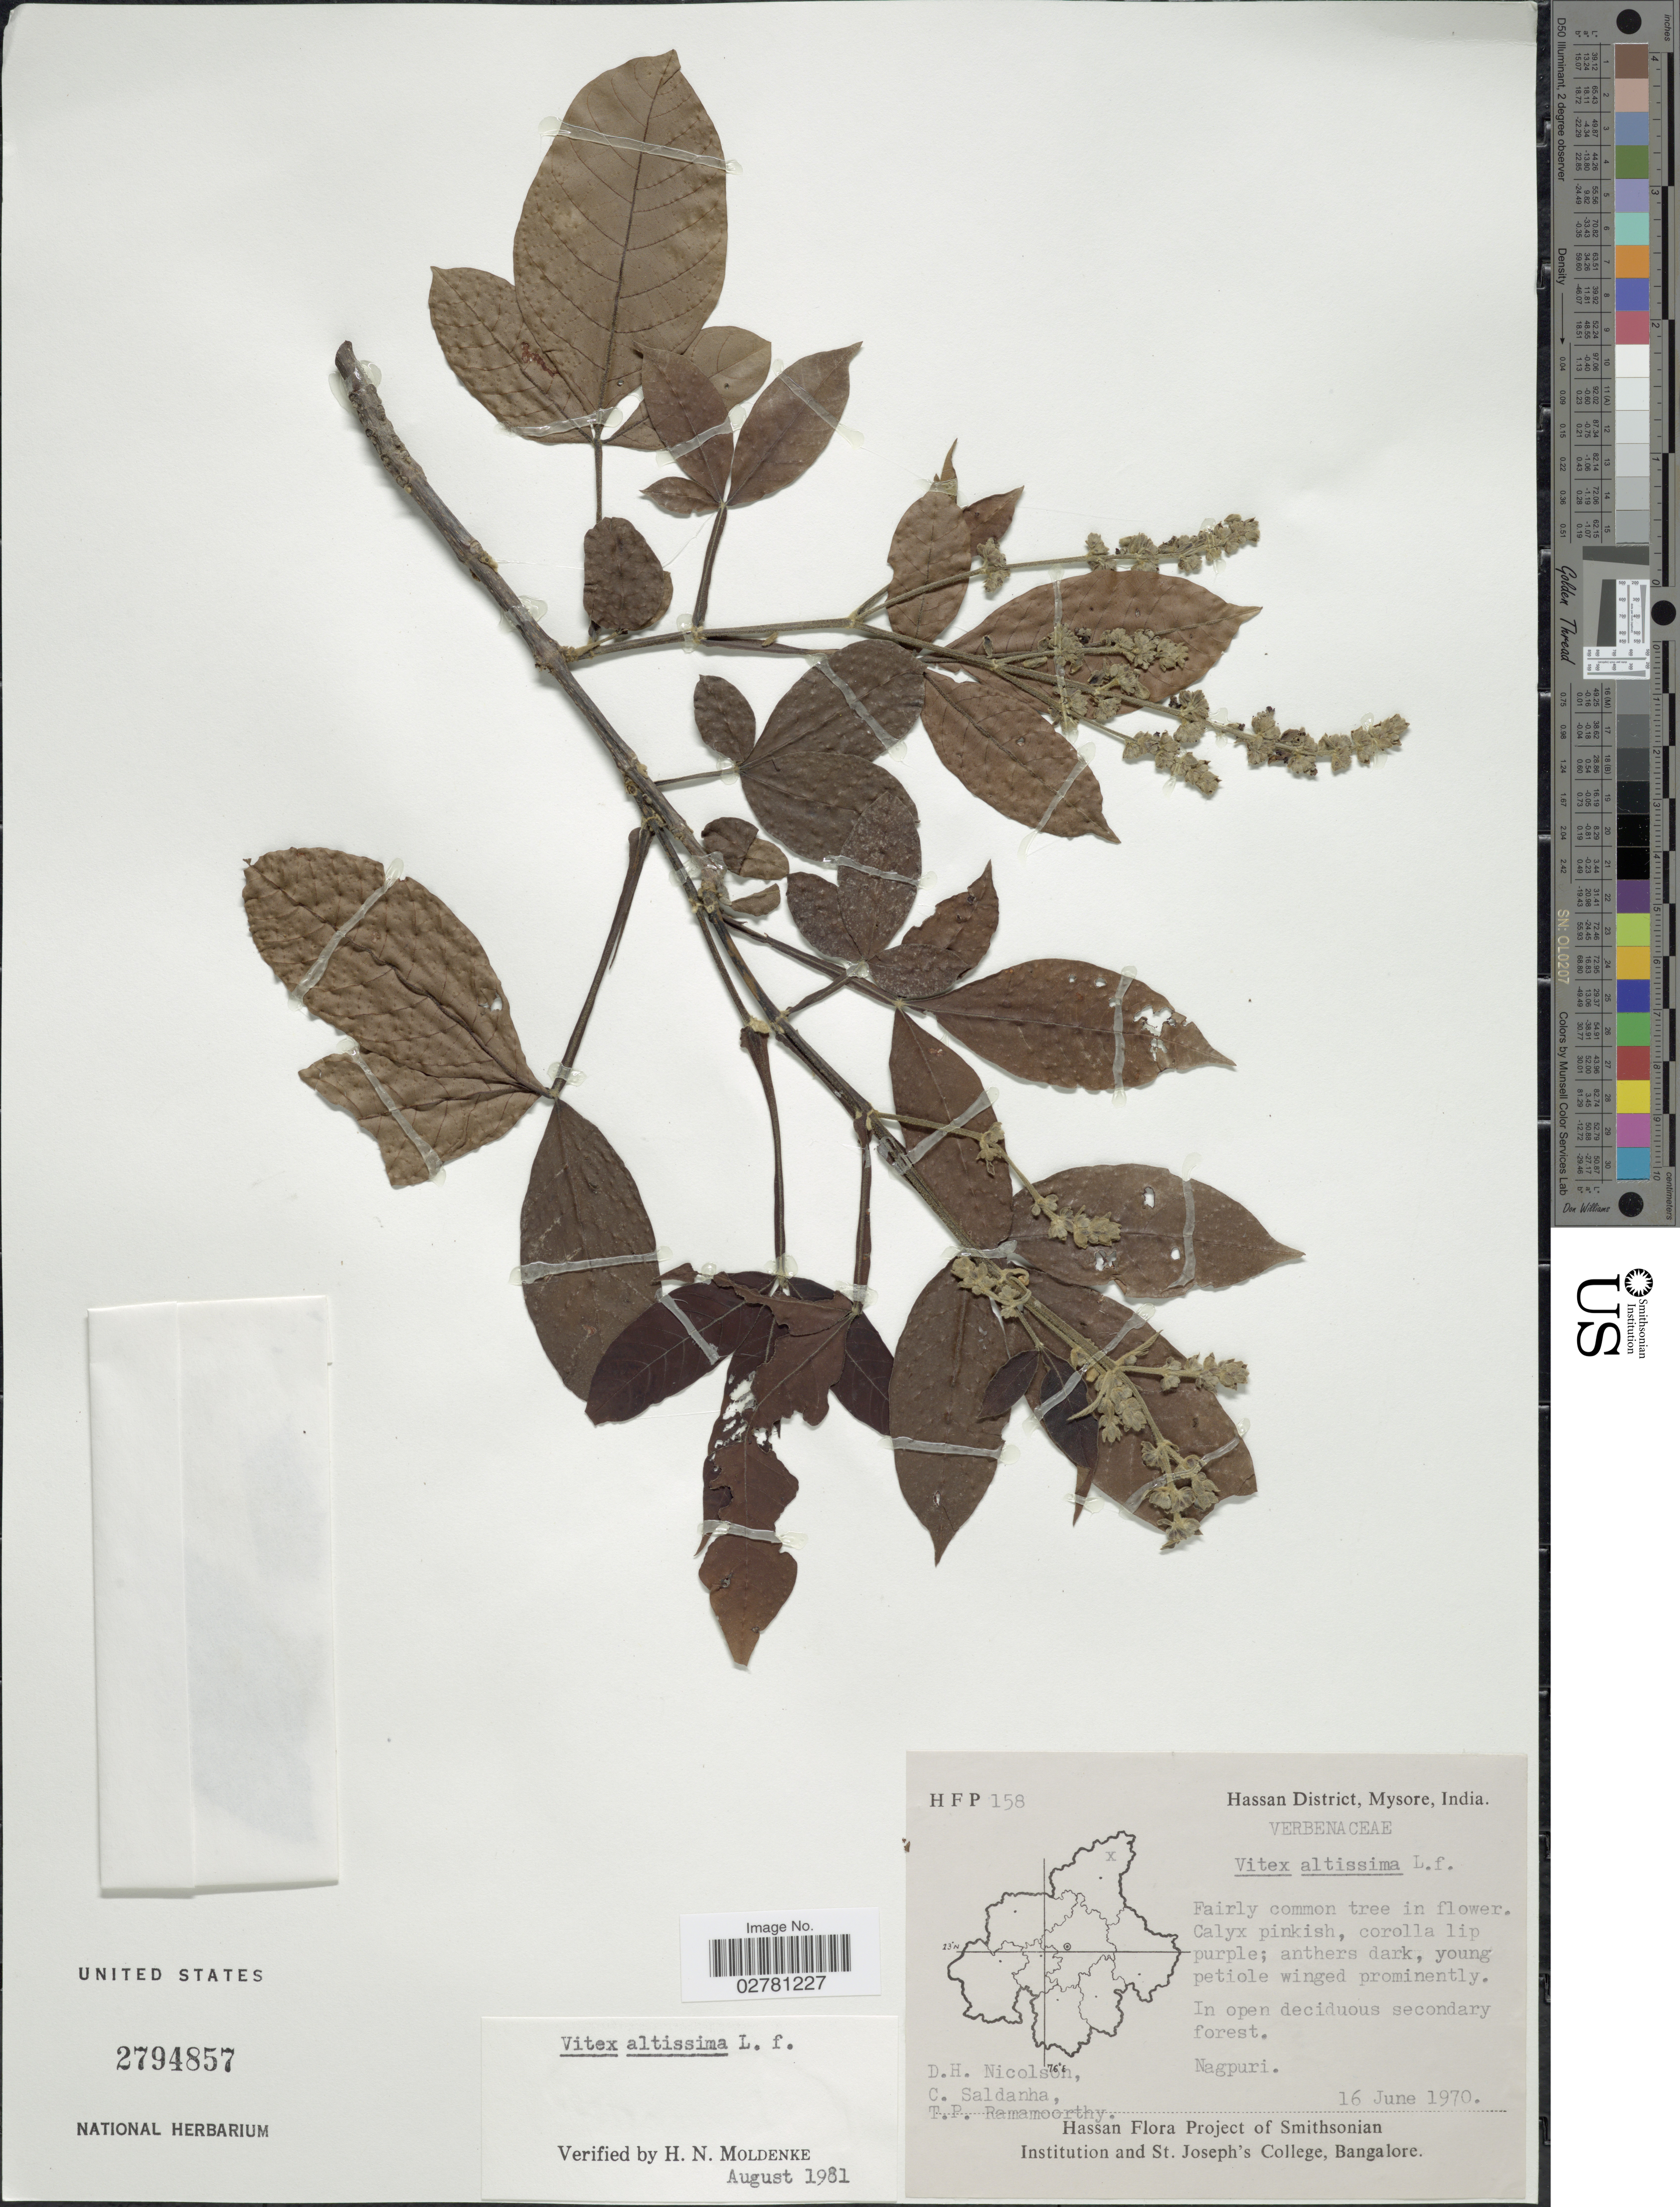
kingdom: Plantae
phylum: Tracheophyta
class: Magnoliopsida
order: Lamiales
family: Lamiaceae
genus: Vitex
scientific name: Vitex altissima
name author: L. f.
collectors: D. H. Nicolson, C. Saldanha & T. P. Ramamoorthy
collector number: HFP158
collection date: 1970-06-16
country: India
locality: Hassan District, Mysore. Nagpuri.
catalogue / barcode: US 2794857